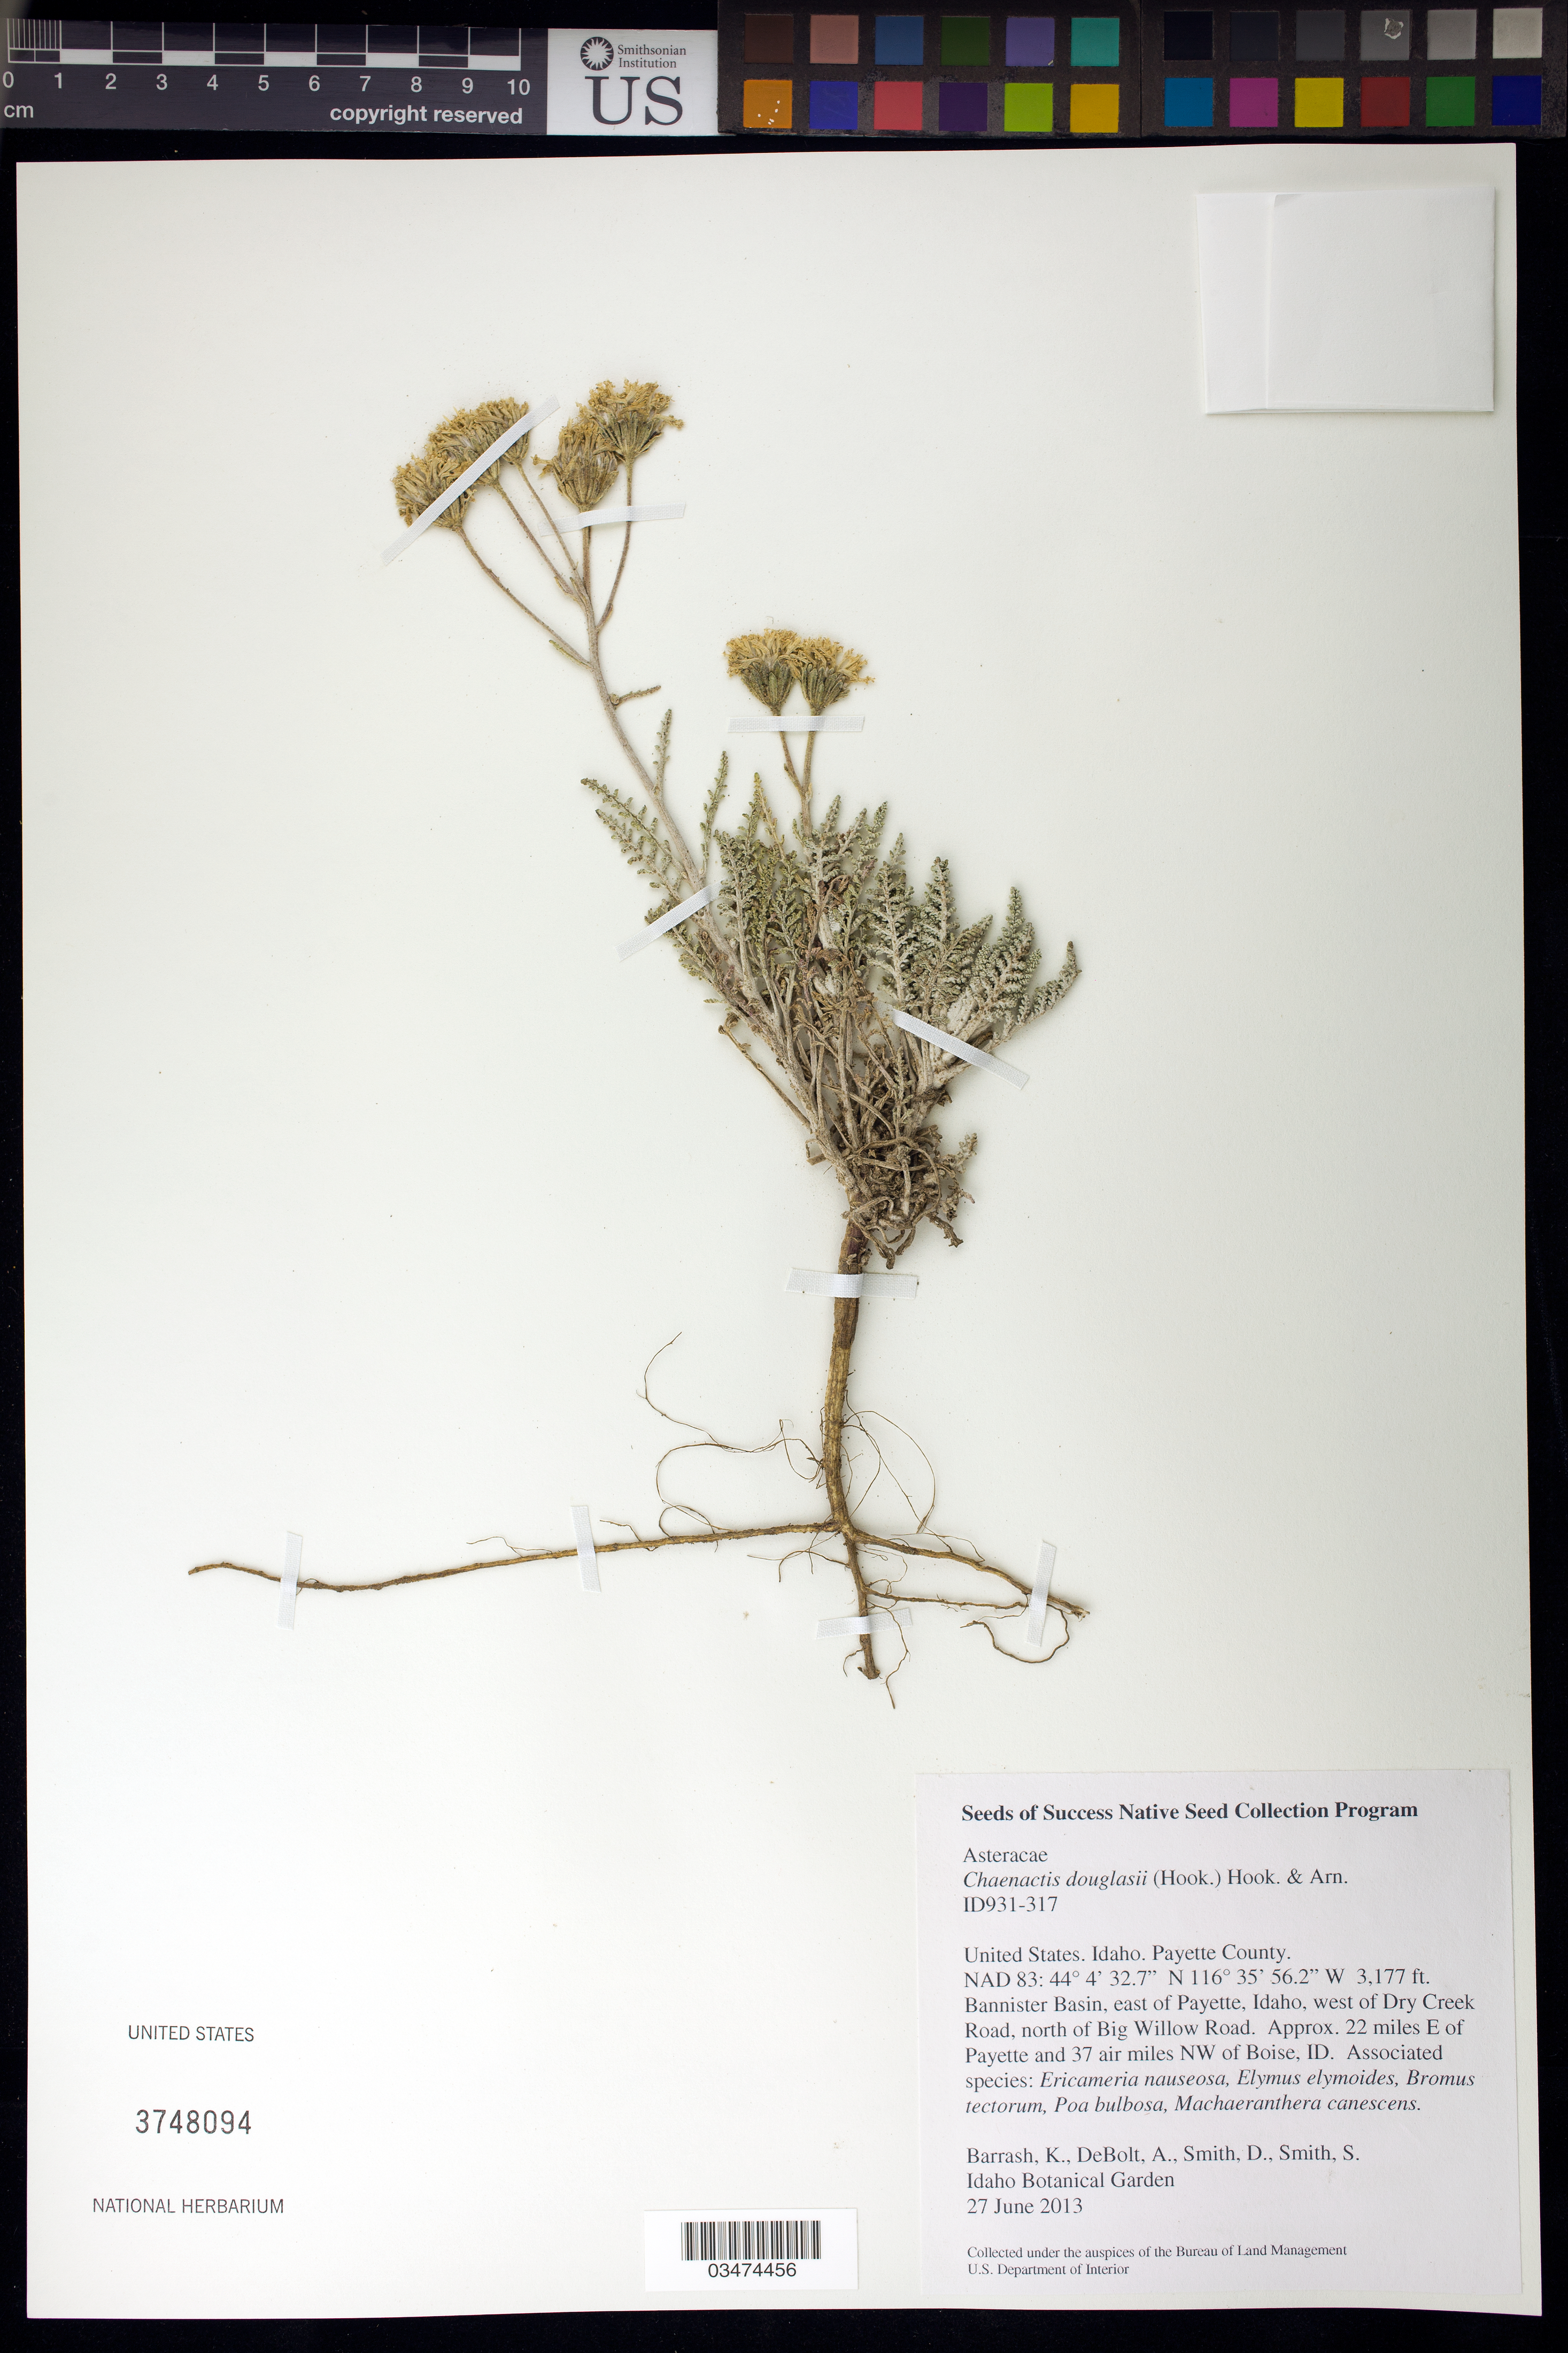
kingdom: Plantae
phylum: Tracheophyta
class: Magnoliopsida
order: Asterales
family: Asteraceae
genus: Chaenactis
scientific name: Chaenactis douglasii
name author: Hook. & Arn.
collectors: K. Barrash, A. DeBolt, S. Smith & D. Smith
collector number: ID931-317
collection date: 2013-06-27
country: United States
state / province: Idaho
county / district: Payette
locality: Bannister Basin, E of Payette, W of Dry Creek Rd., N of Big Willow Rd. Approx. 22 miles E of Payette and 37 air miles NW of Boise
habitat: Associated with Bromus tectorum, Poa bulbosa, ect.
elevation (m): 968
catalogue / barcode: US 3748094